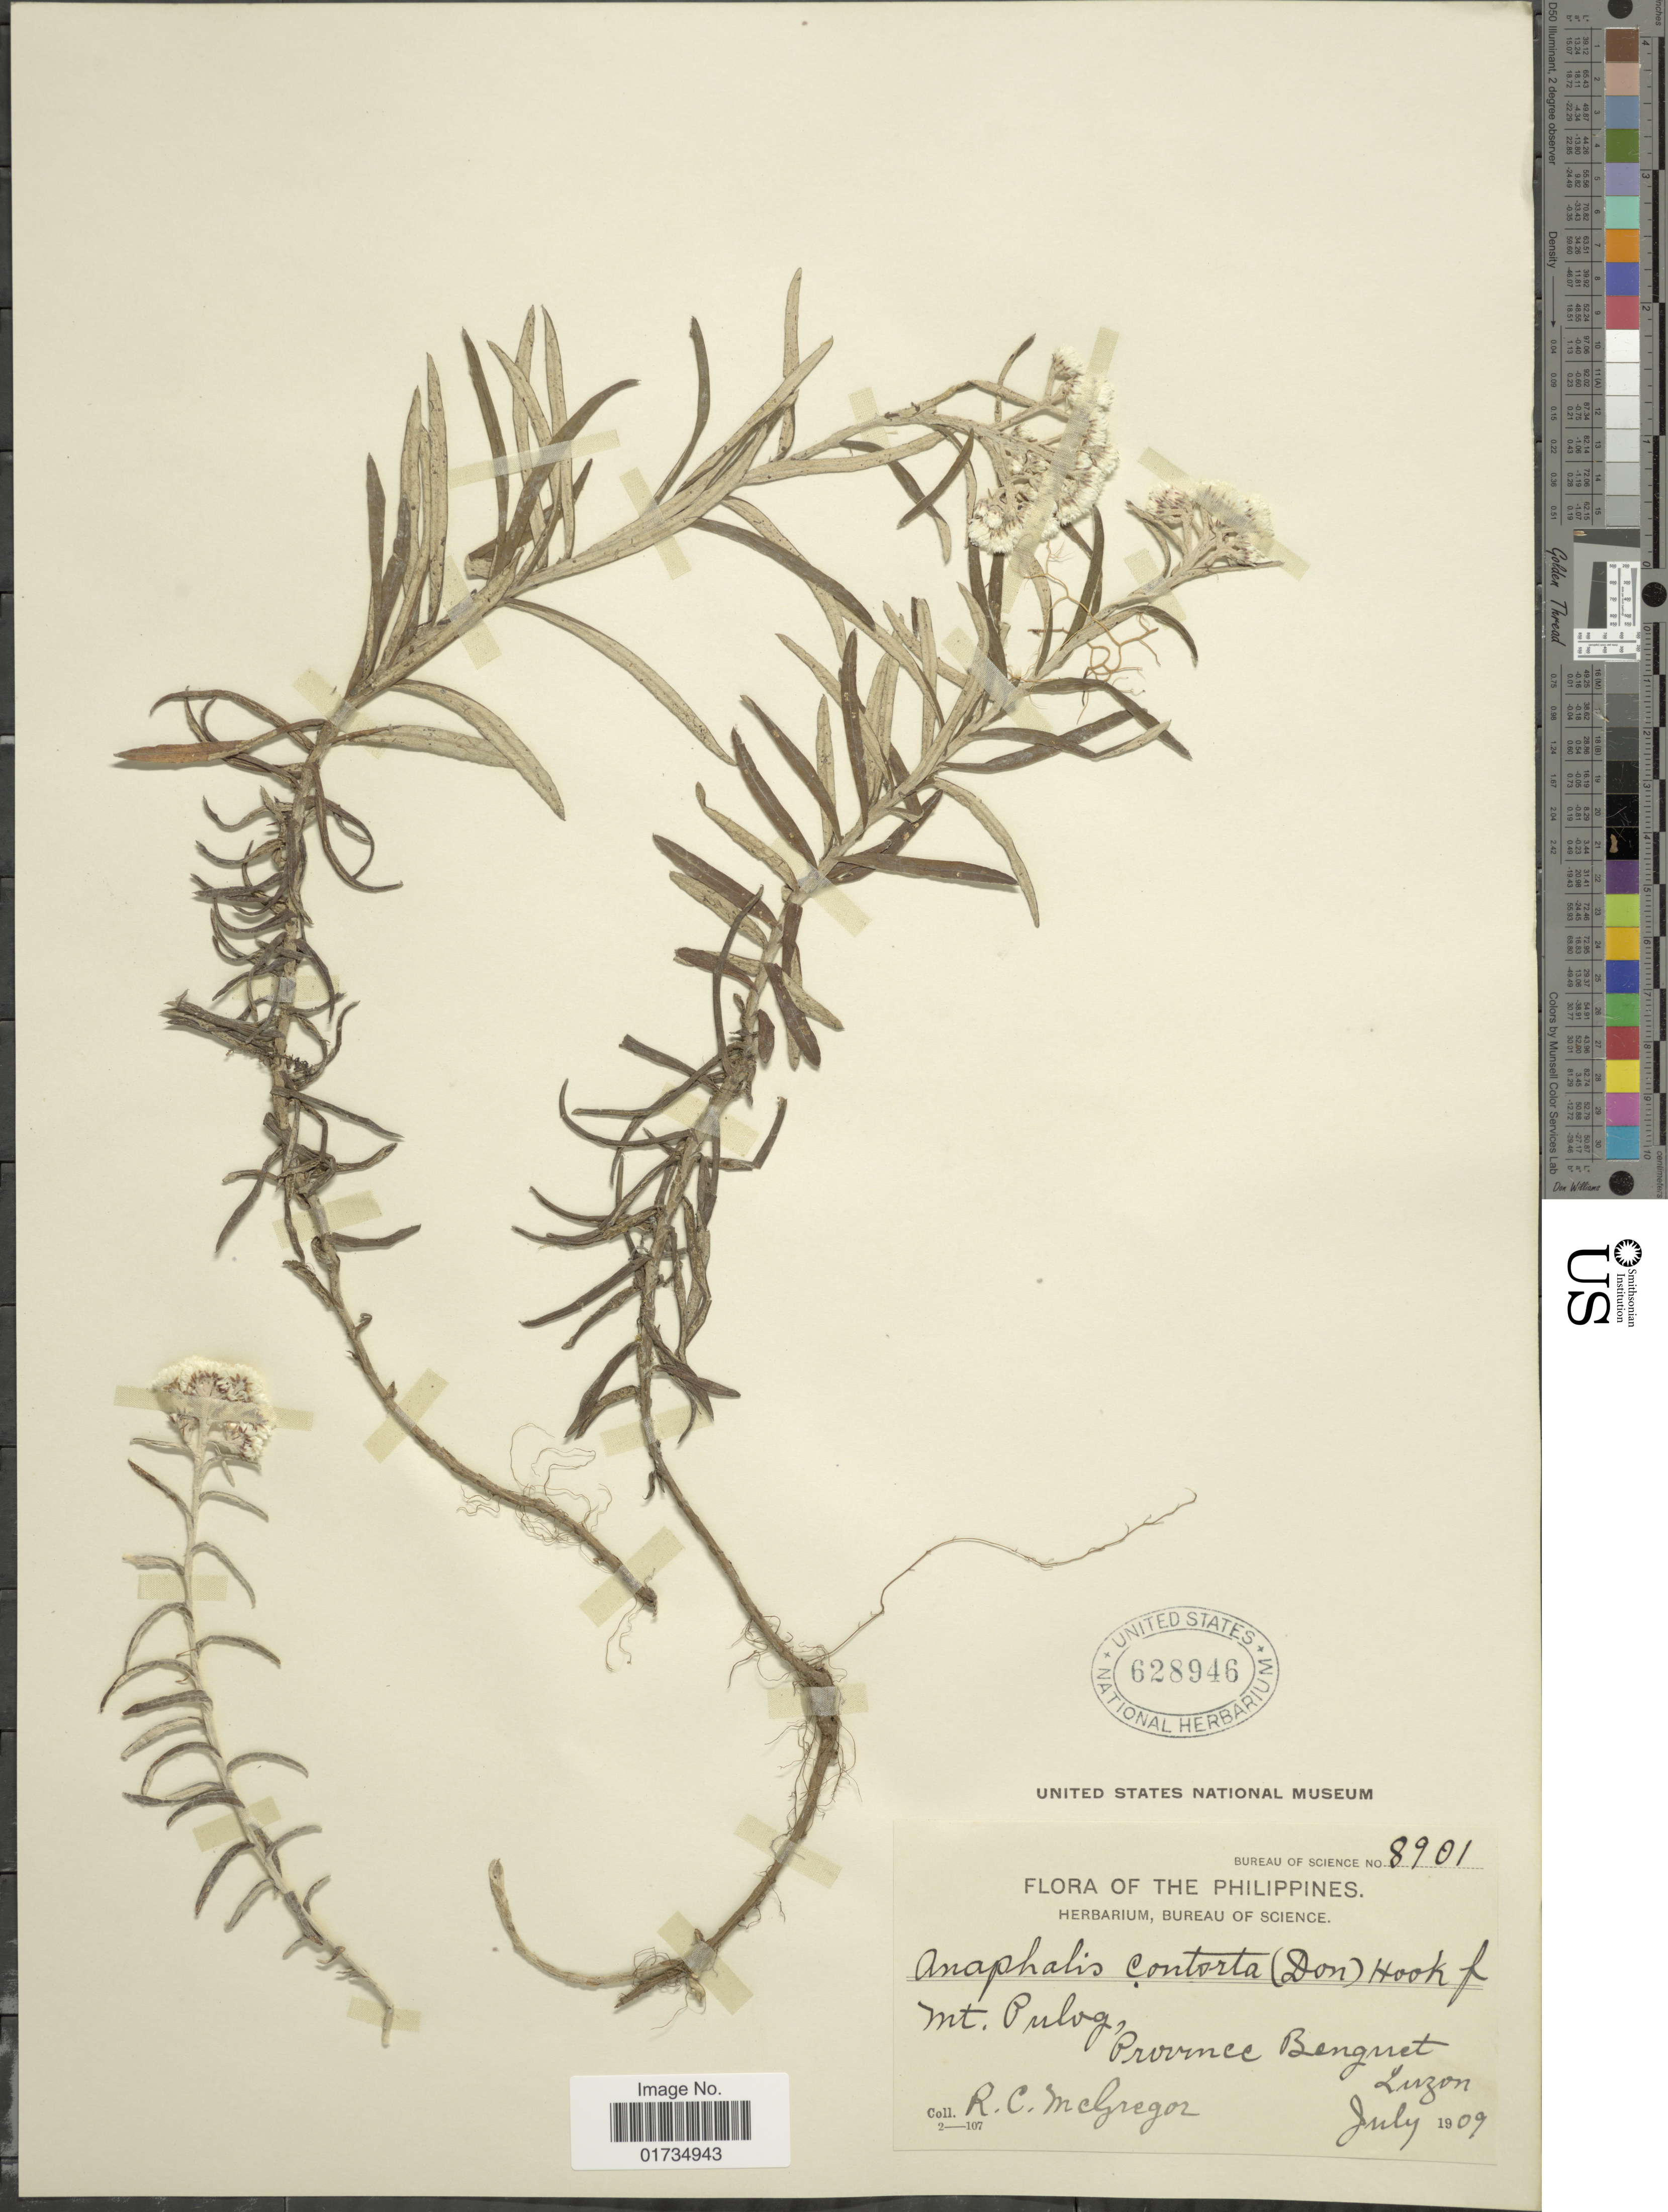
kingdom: Plantae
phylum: Tracheophyta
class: Magnoliopsida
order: Asterales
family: Asteraceae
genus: Anaphalis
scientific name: Anaphalis contorta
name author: (D. Don) Hook. f.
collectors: R. C. McGregor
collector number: Bureau of Science 8901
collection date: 1909-09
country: Philippines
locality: The Philippines. Mt. Pulog, Province Benguet, Luzon.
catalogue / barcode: US 628946